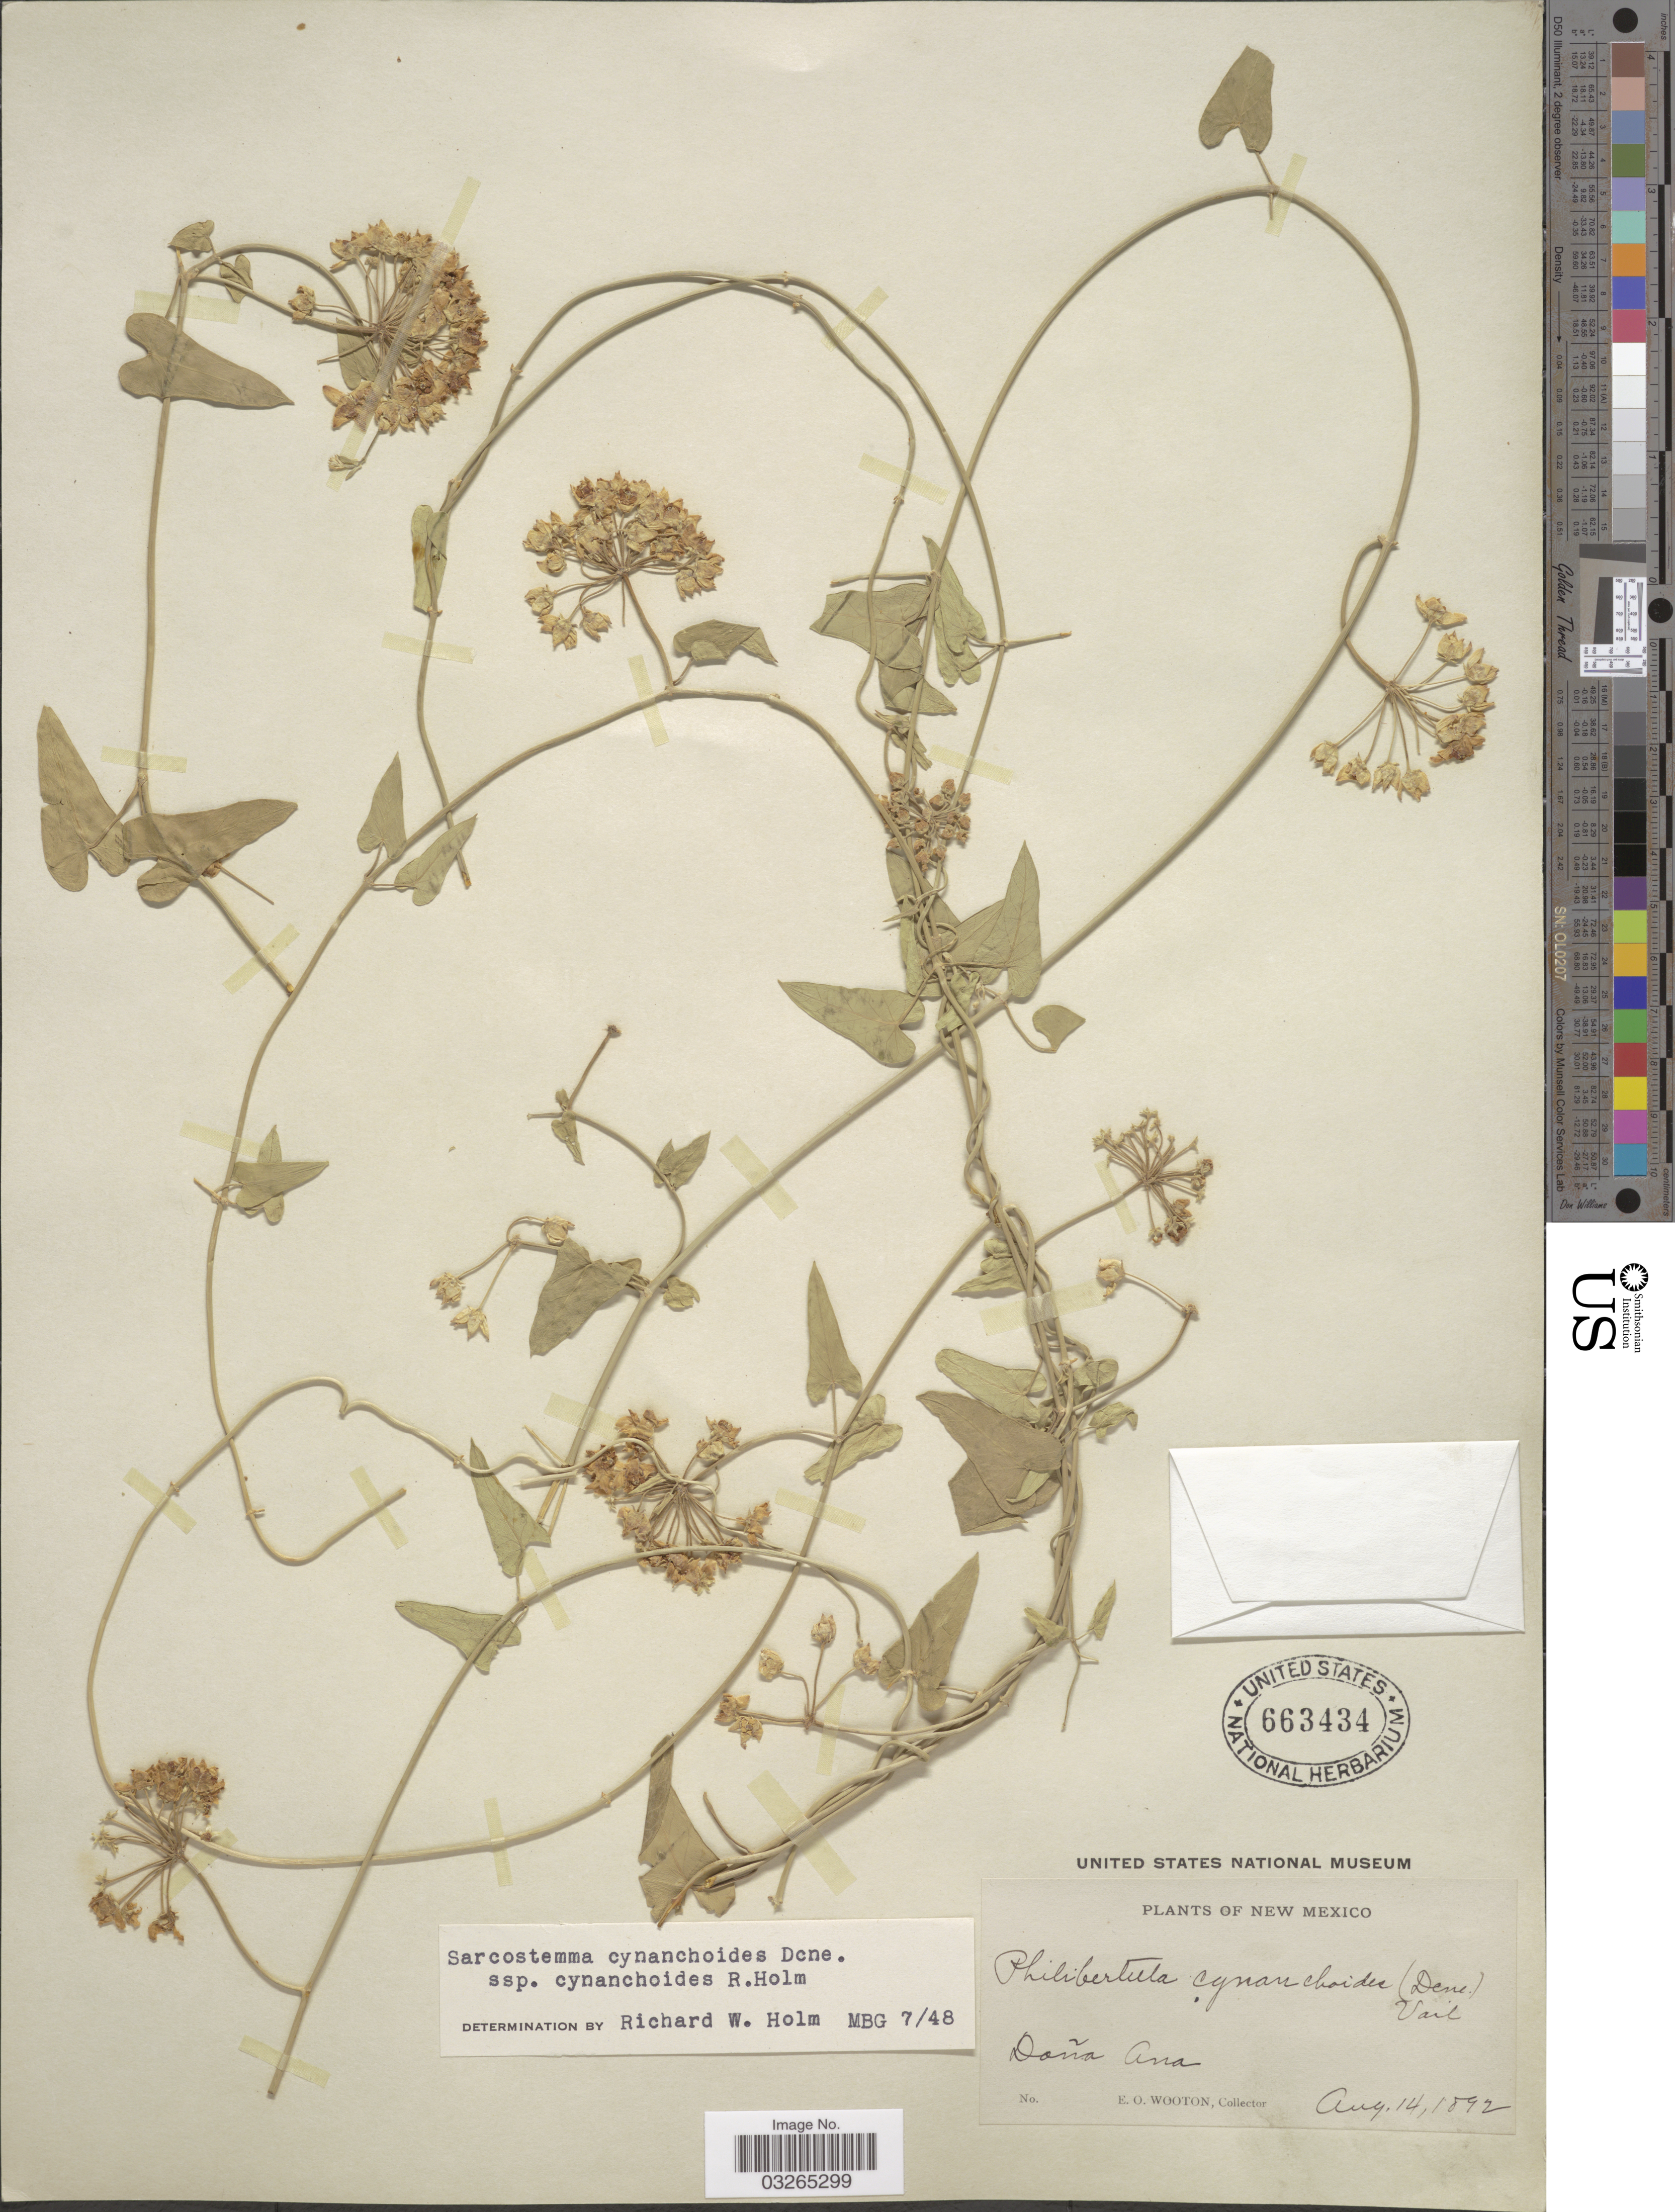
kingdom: Plantae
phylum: Tracheophyta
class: Magnoliopsida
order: Gentianales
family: Apocynaceae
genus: Sarcostemma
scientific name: Sarcostemma cynanchoides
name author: Decne.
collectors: E. O. Wooton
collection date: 1892-08-14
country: United States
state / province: New Mexico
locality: Doña Ana.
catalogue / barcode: US 663434